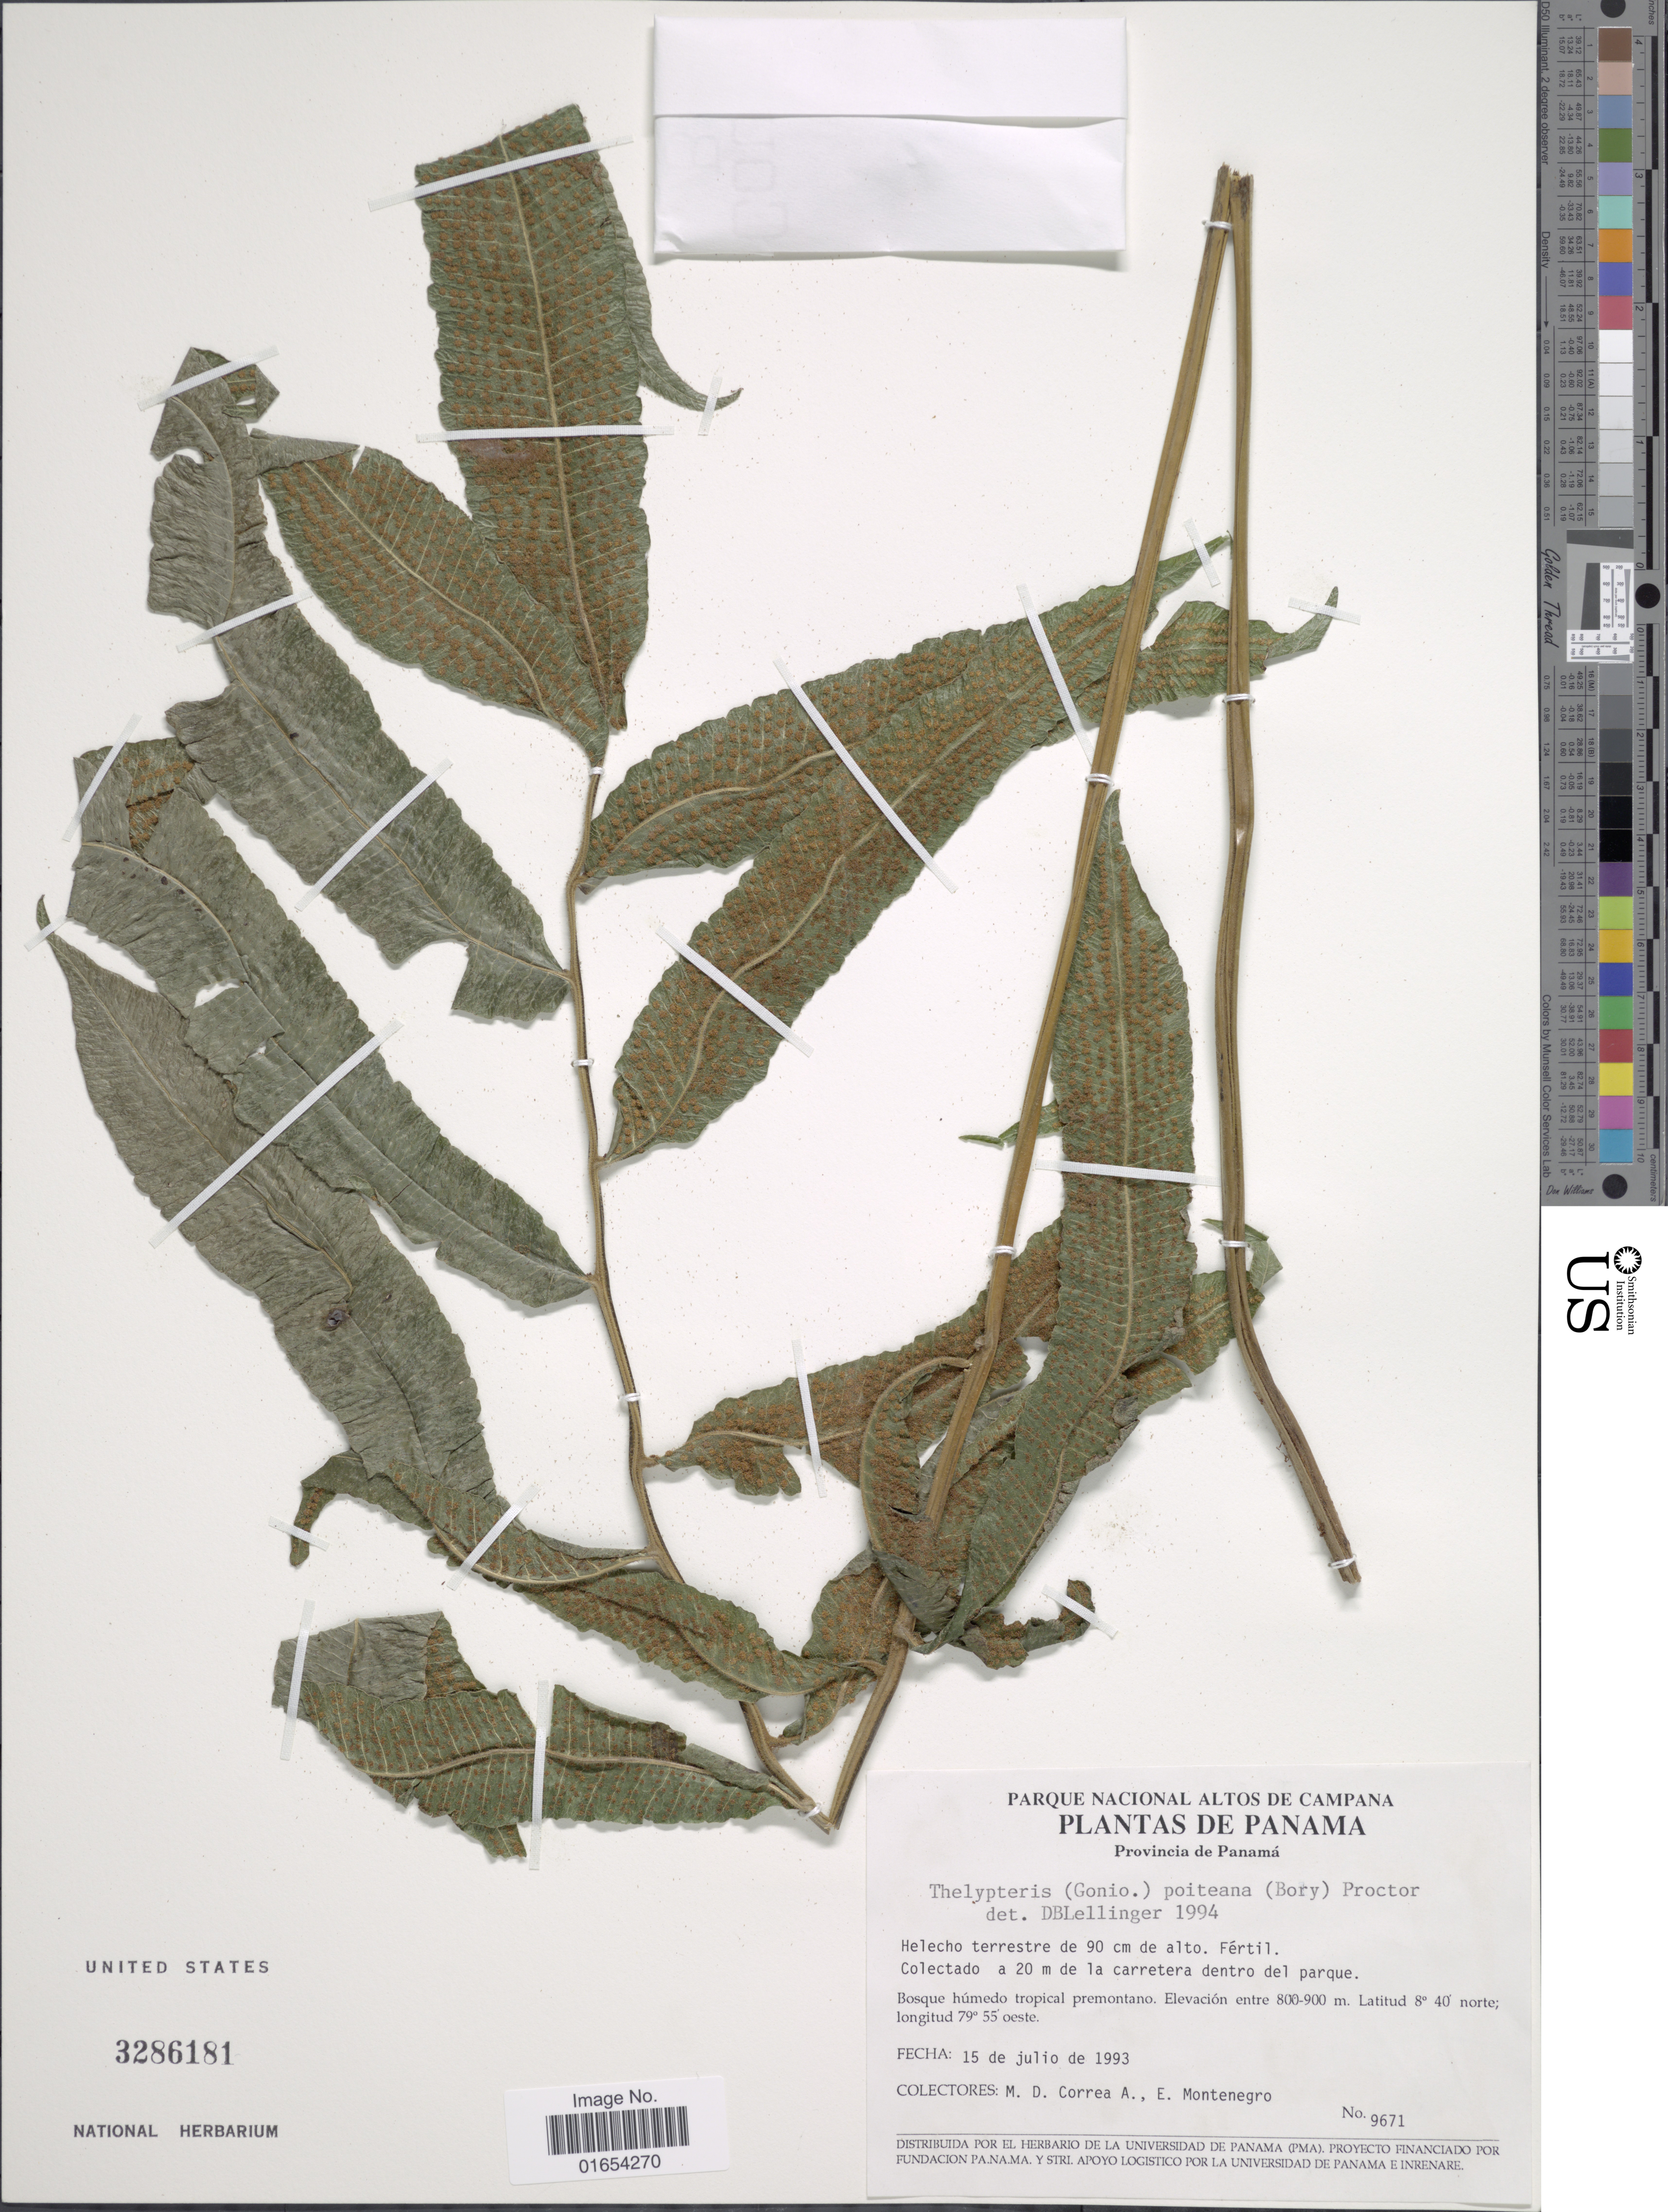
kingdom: Plantae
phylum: Tracheophyta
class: Polypodiopsida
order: Polypodiales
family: Thelypteridaceae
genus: Goniopteris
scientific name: Goniopteris poiteana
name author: (Bory) Ching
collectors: M. D. Corrêa-A. & A. E. Montenegro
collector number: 9671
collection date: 1993-07-15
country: Panama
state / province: Panamá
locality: Helecho terrestre de 90 cm de alto. Fertil. Colectado a 20 m de la carretera dentro del parque. Bosque humedo tropical premontano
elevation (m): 800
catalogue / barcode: US 3286181